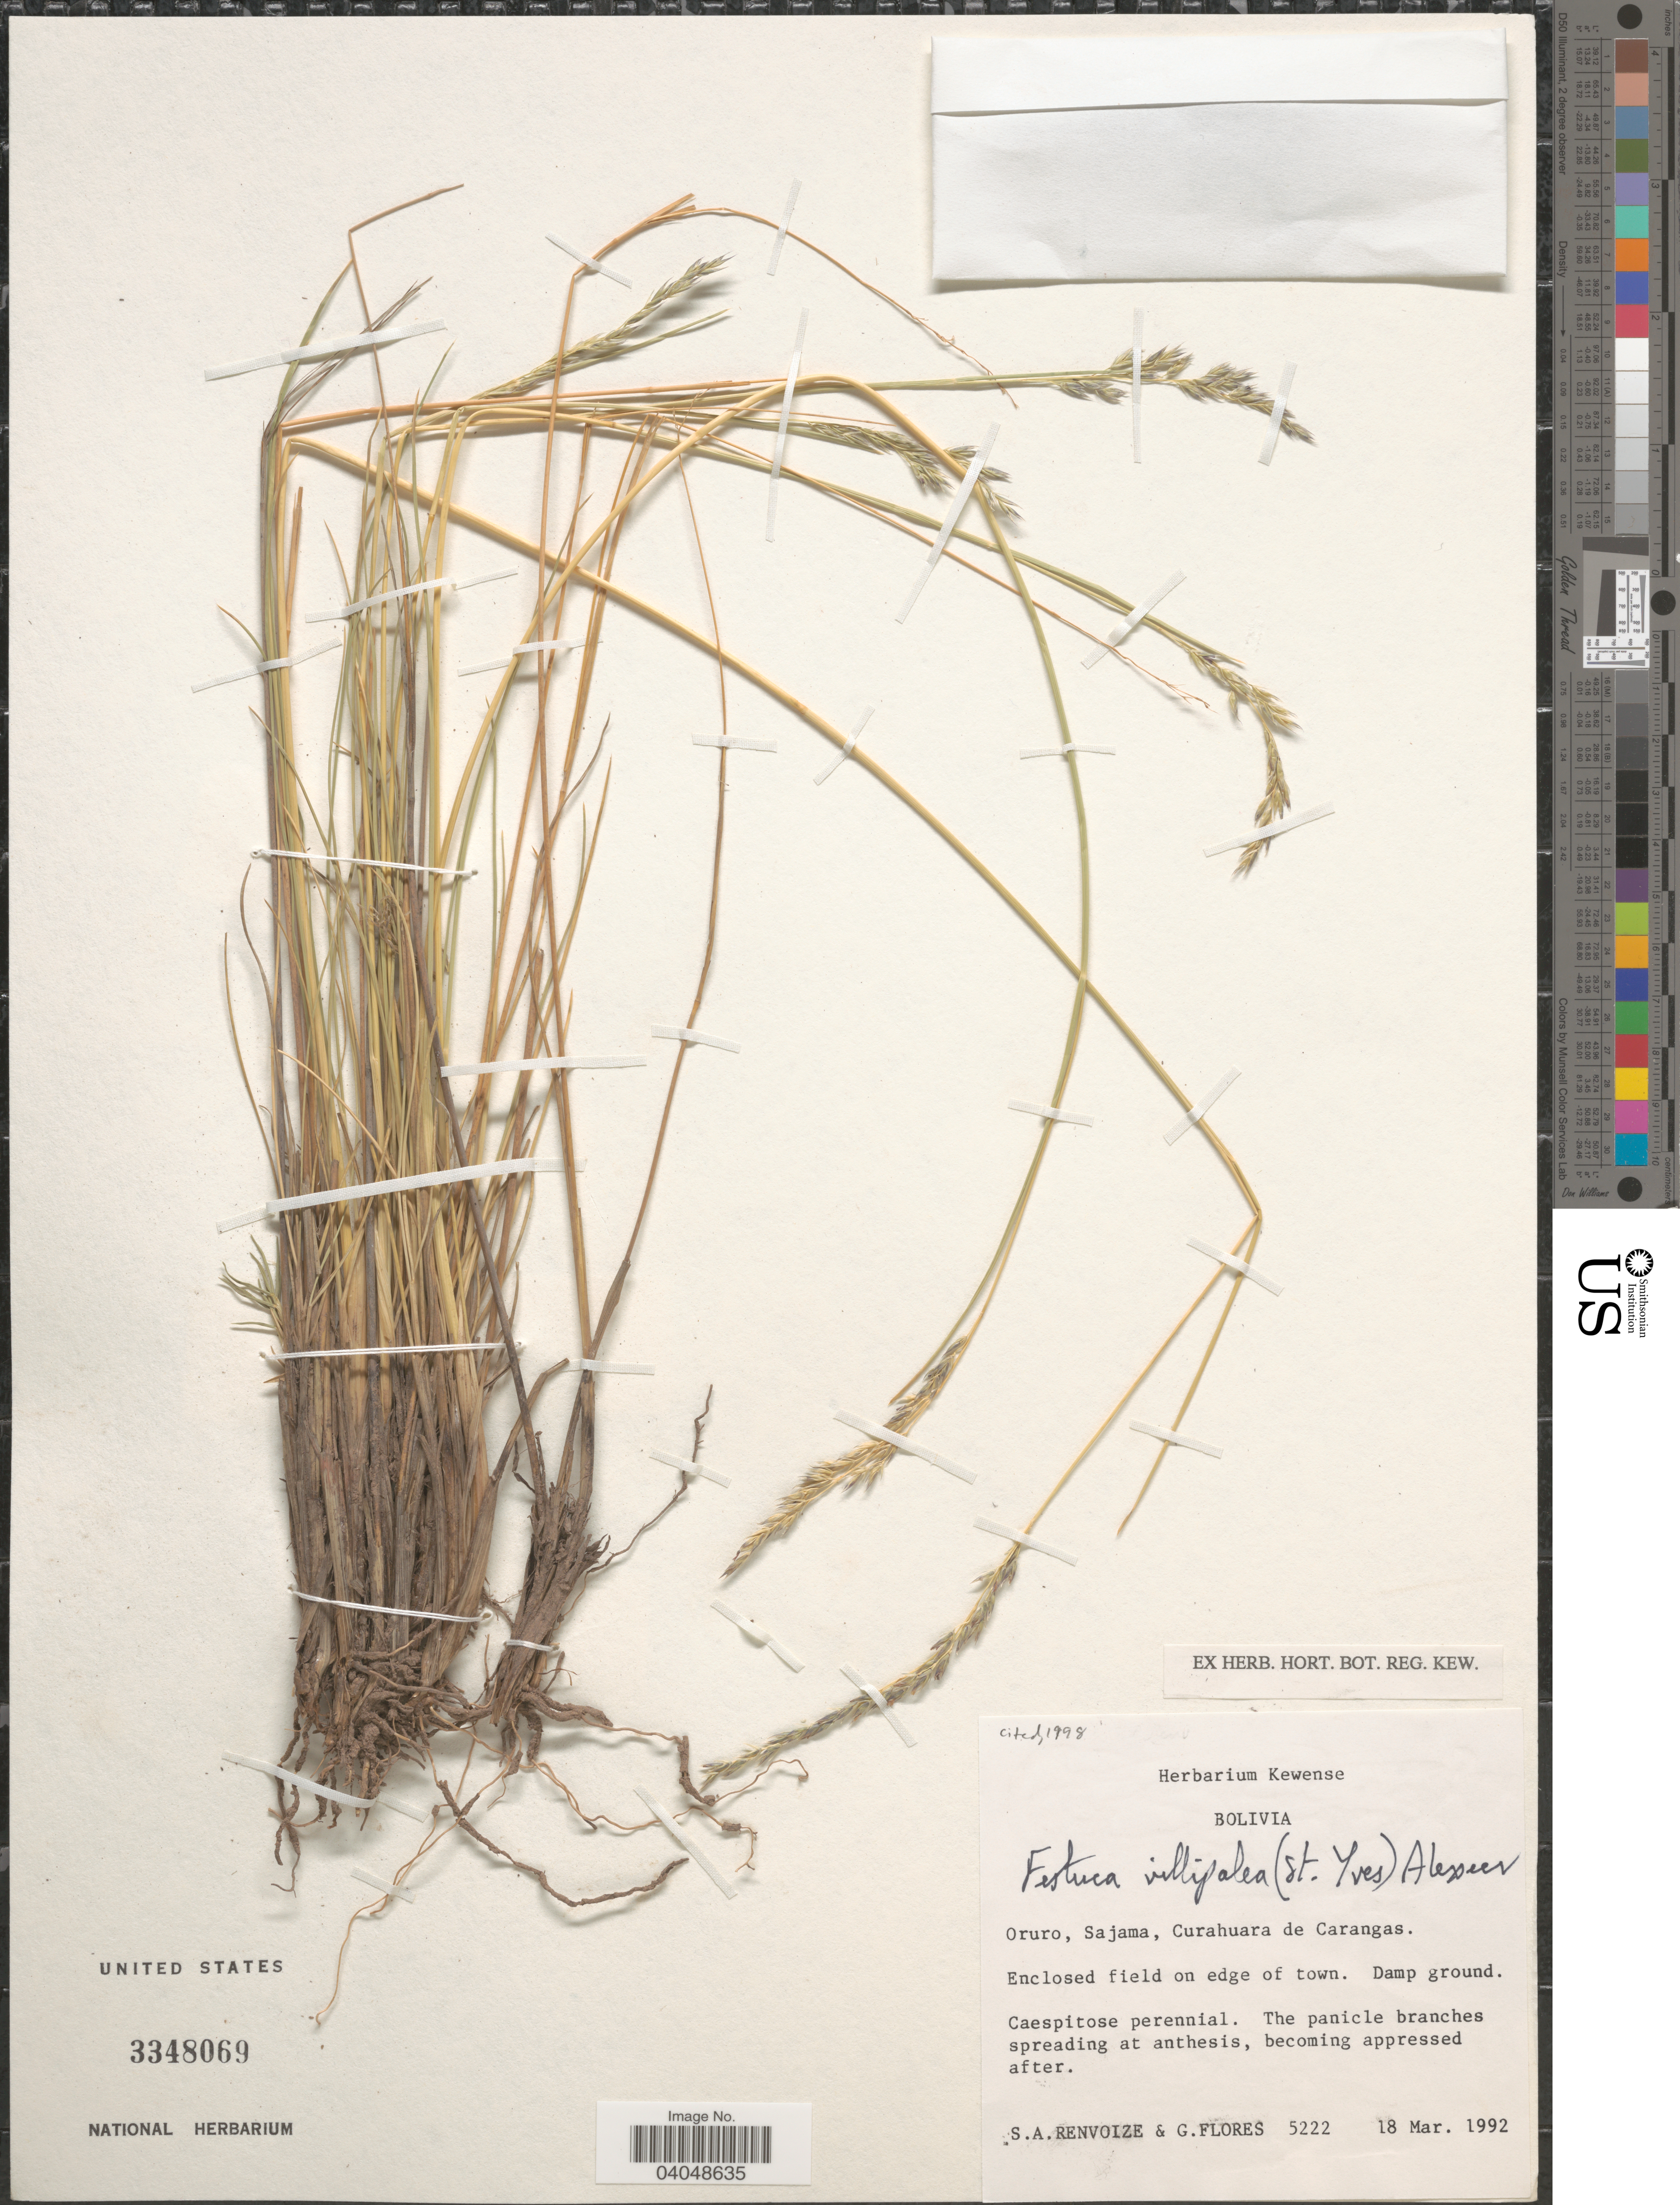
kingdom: Plantae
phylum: Tracheophyta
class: Liliopsida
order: Poales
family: Poaceae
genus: Festuca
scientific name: Festuca villipalea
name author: (St.-Yves) E.B. Alexeev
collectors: S. A. Renvoize & G. Flores F.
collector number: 5222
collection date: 1992-03-18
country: Bolivia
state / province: Oruro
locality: Sajama, Curahuara de Carangas. Enclosed field on edge of town.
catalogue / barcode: US 3348069